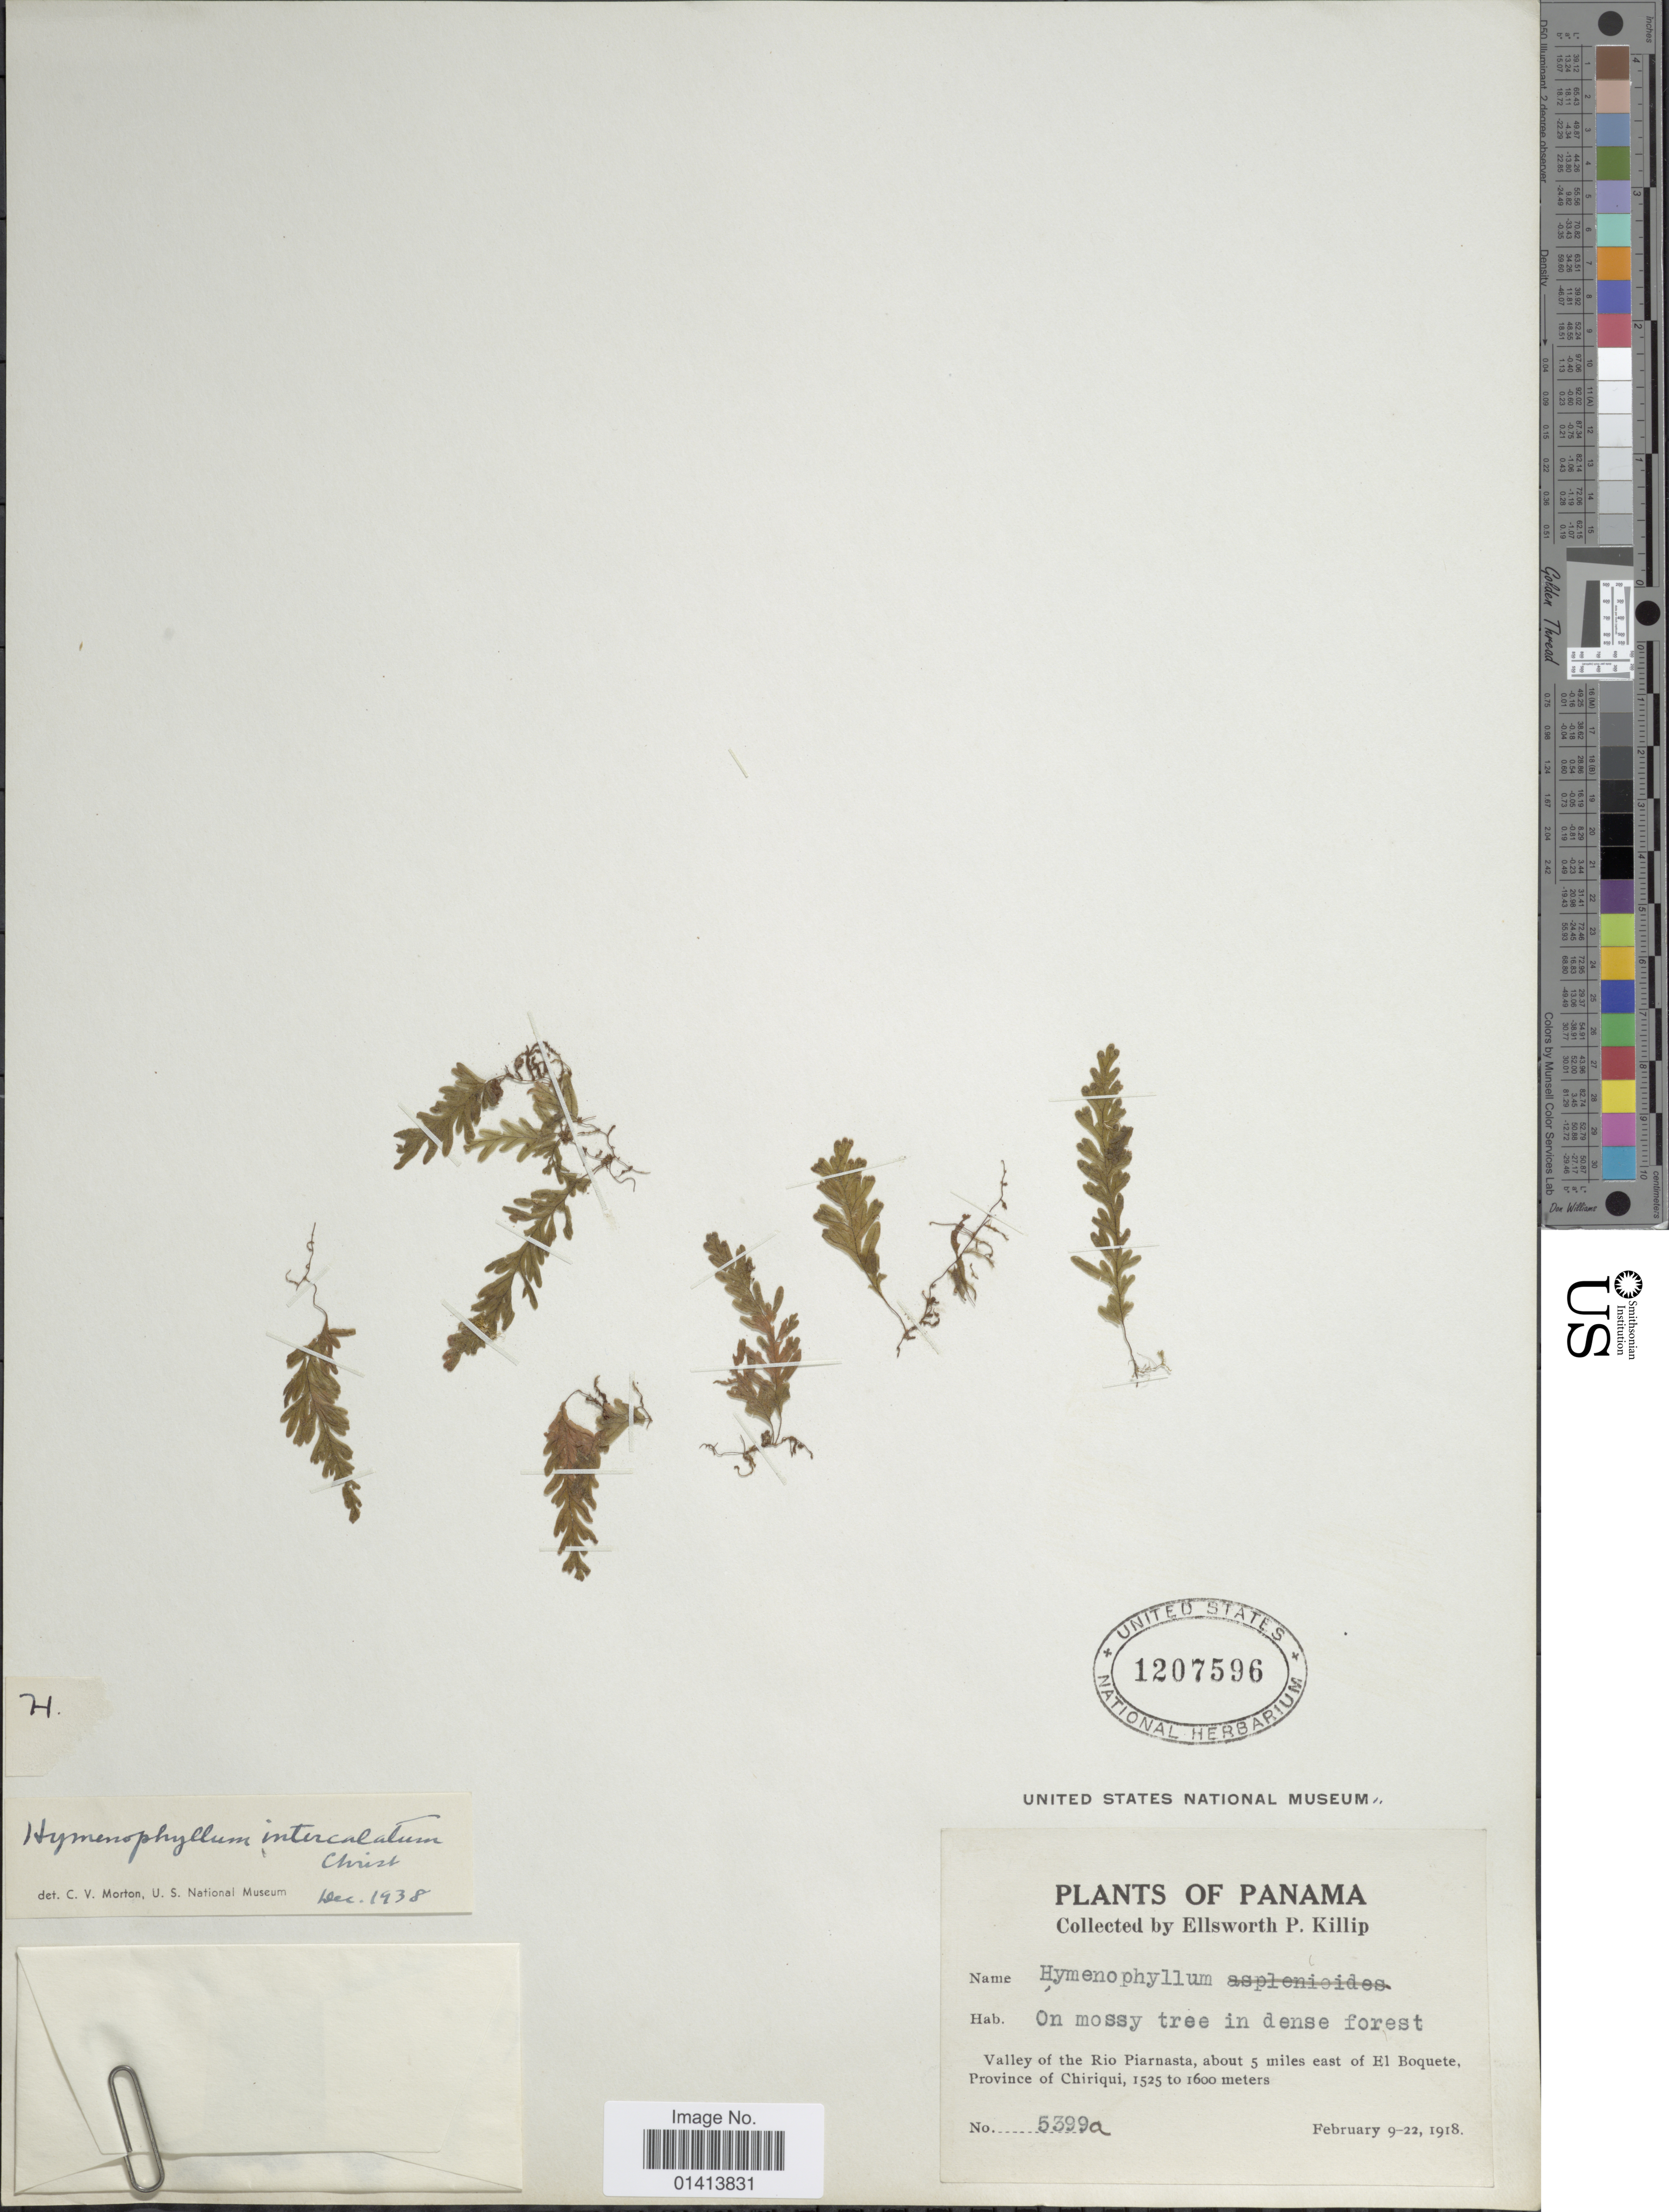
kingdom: Plantae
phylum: Tracheophyta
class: Polypodiopsida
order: Hymenophyllales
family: Hymenophyllaceae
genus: Hymenophyllum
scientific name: Hymenophyllum fragile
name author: (Hedw.) C.V. Morton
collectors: E. P. Killip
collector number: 5399a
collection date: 1918-02-09/1918-02-22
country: Panama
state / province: Chiriqui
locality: Valley of the Rio Piarnasta, about 5 miles east of El Boquete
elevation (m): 1525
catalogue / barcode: US 1207596